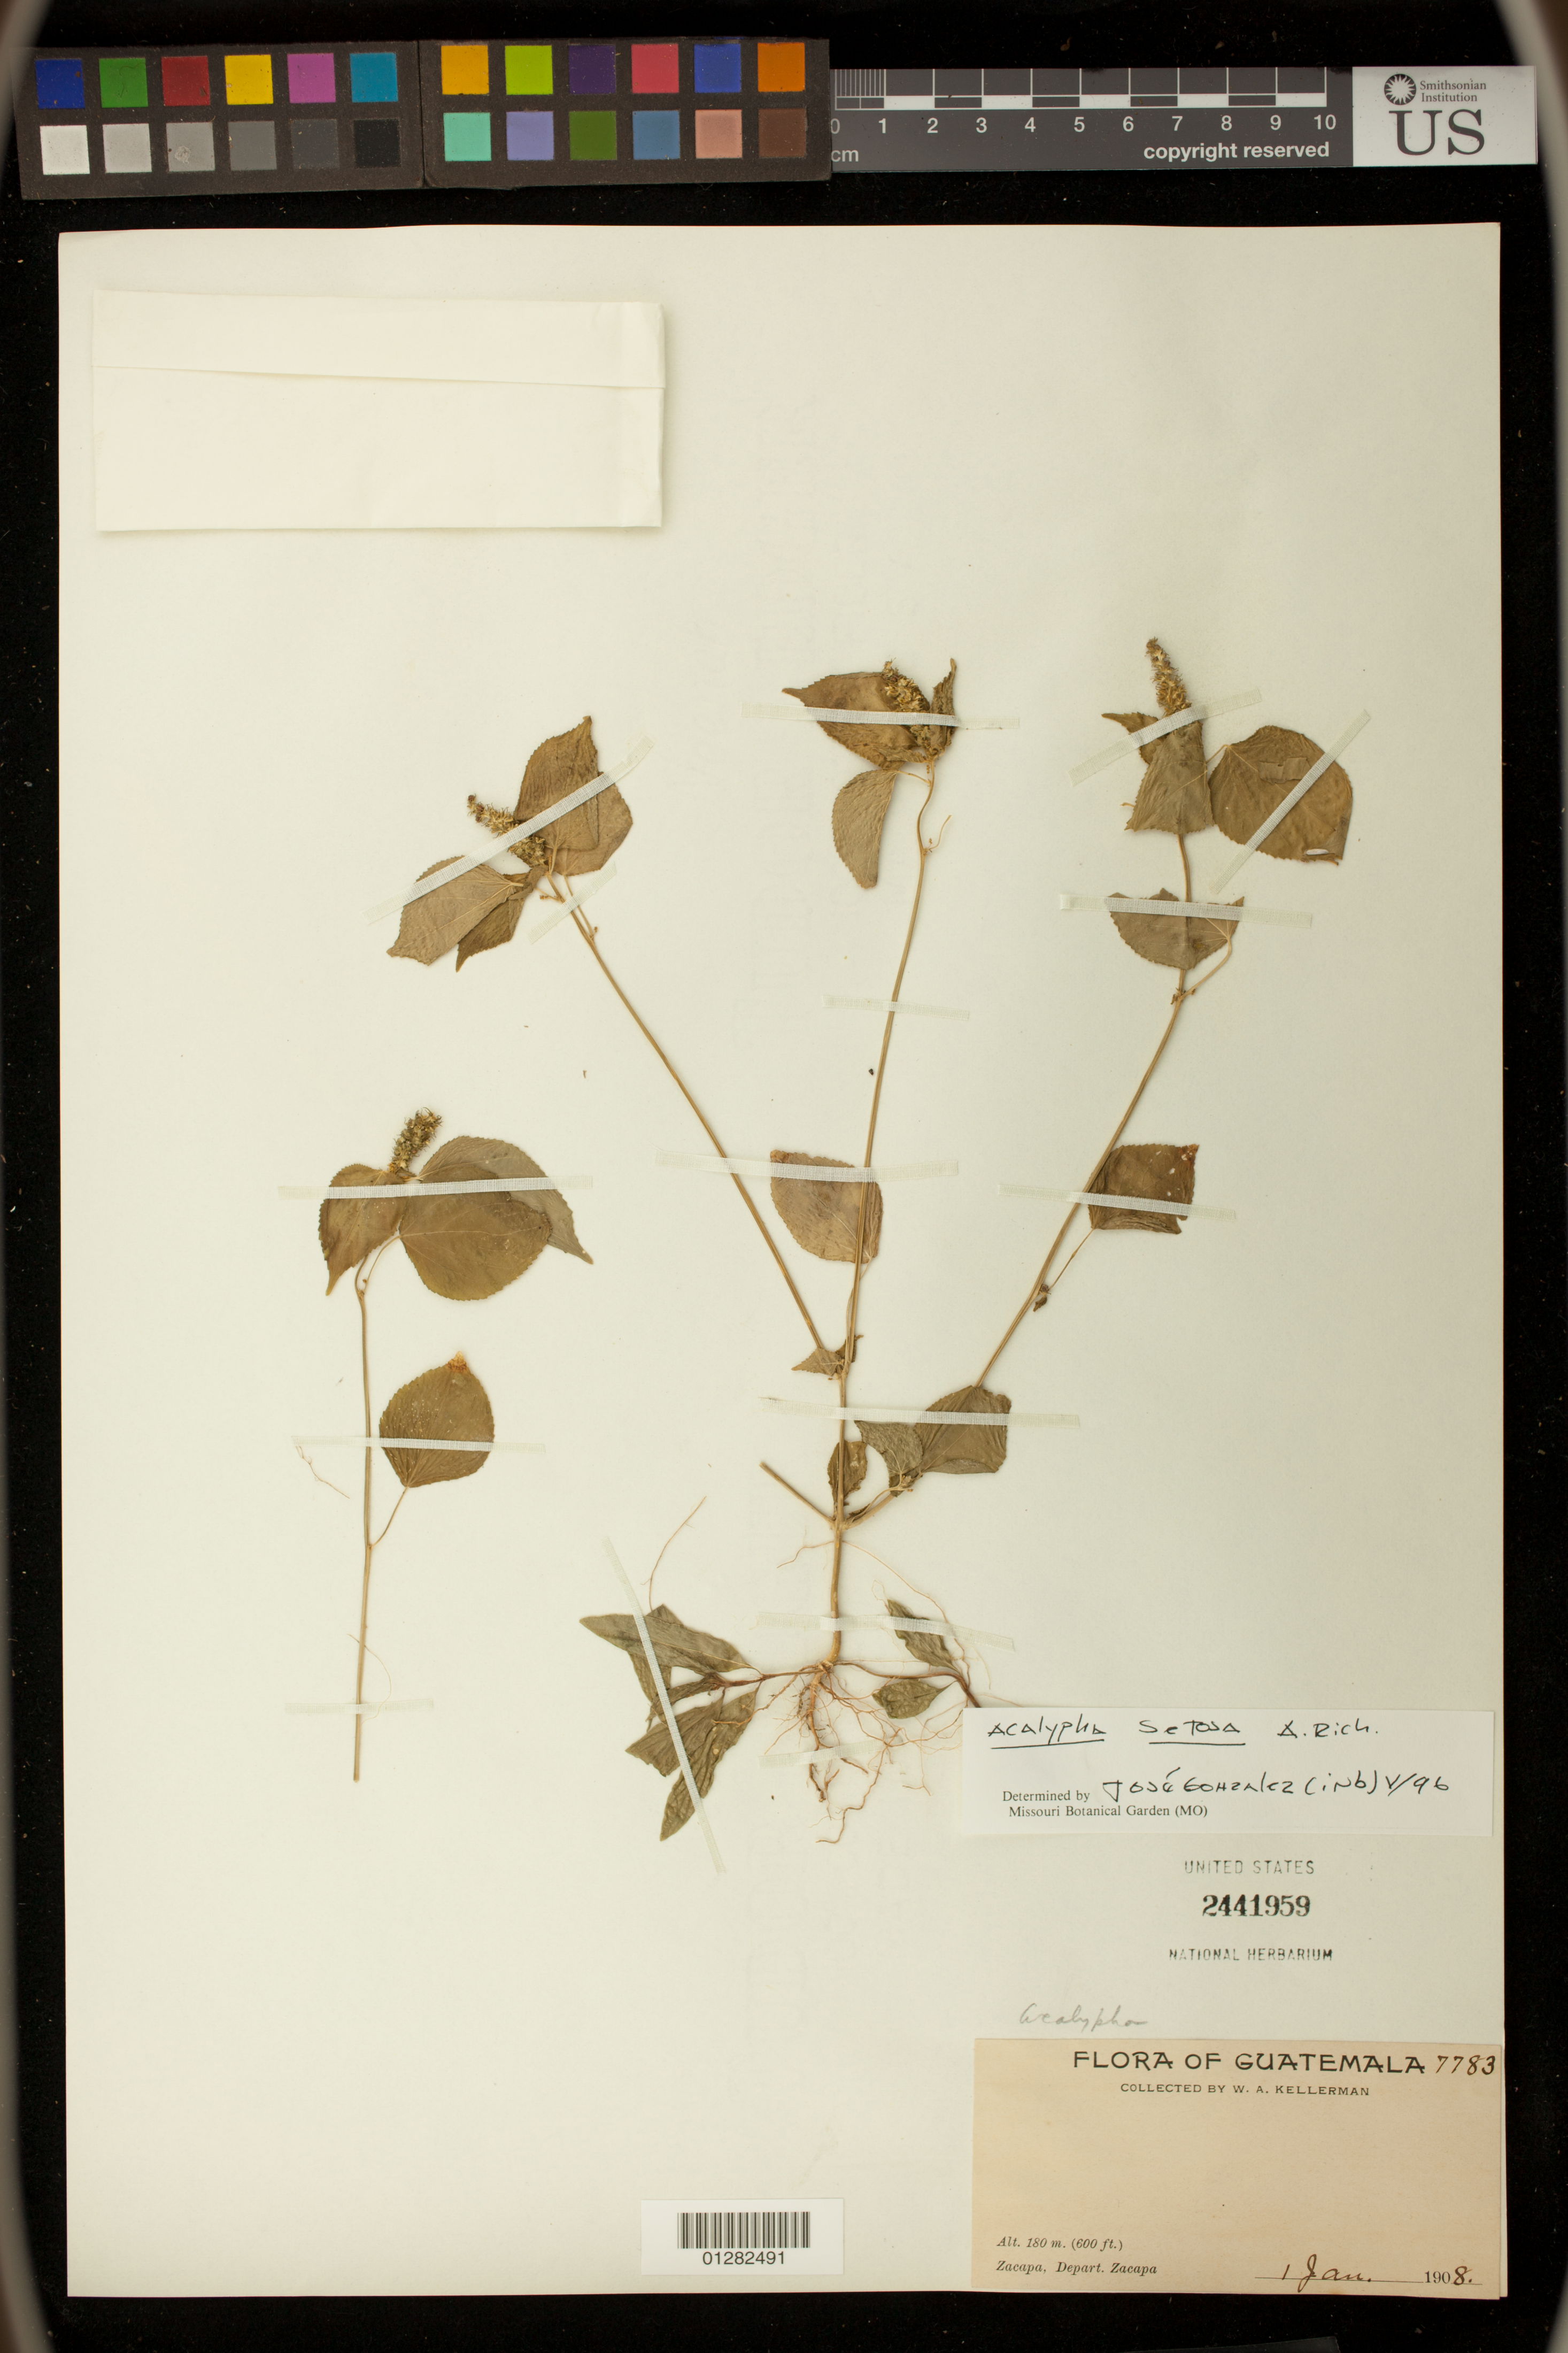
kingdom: Plantae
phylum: Tracheophyta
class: Magnoliopsida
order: Malpighiales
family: Euphorbiaceae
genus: Acalypha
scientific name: Acalypha setosa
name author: A. Rich.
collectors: P. C. Standley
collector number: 7783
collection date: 1908-01-01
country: Guatemala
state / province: Zacapa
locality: Zacapa, Depart. Zacapa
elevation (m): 180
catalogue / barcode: US 2441959